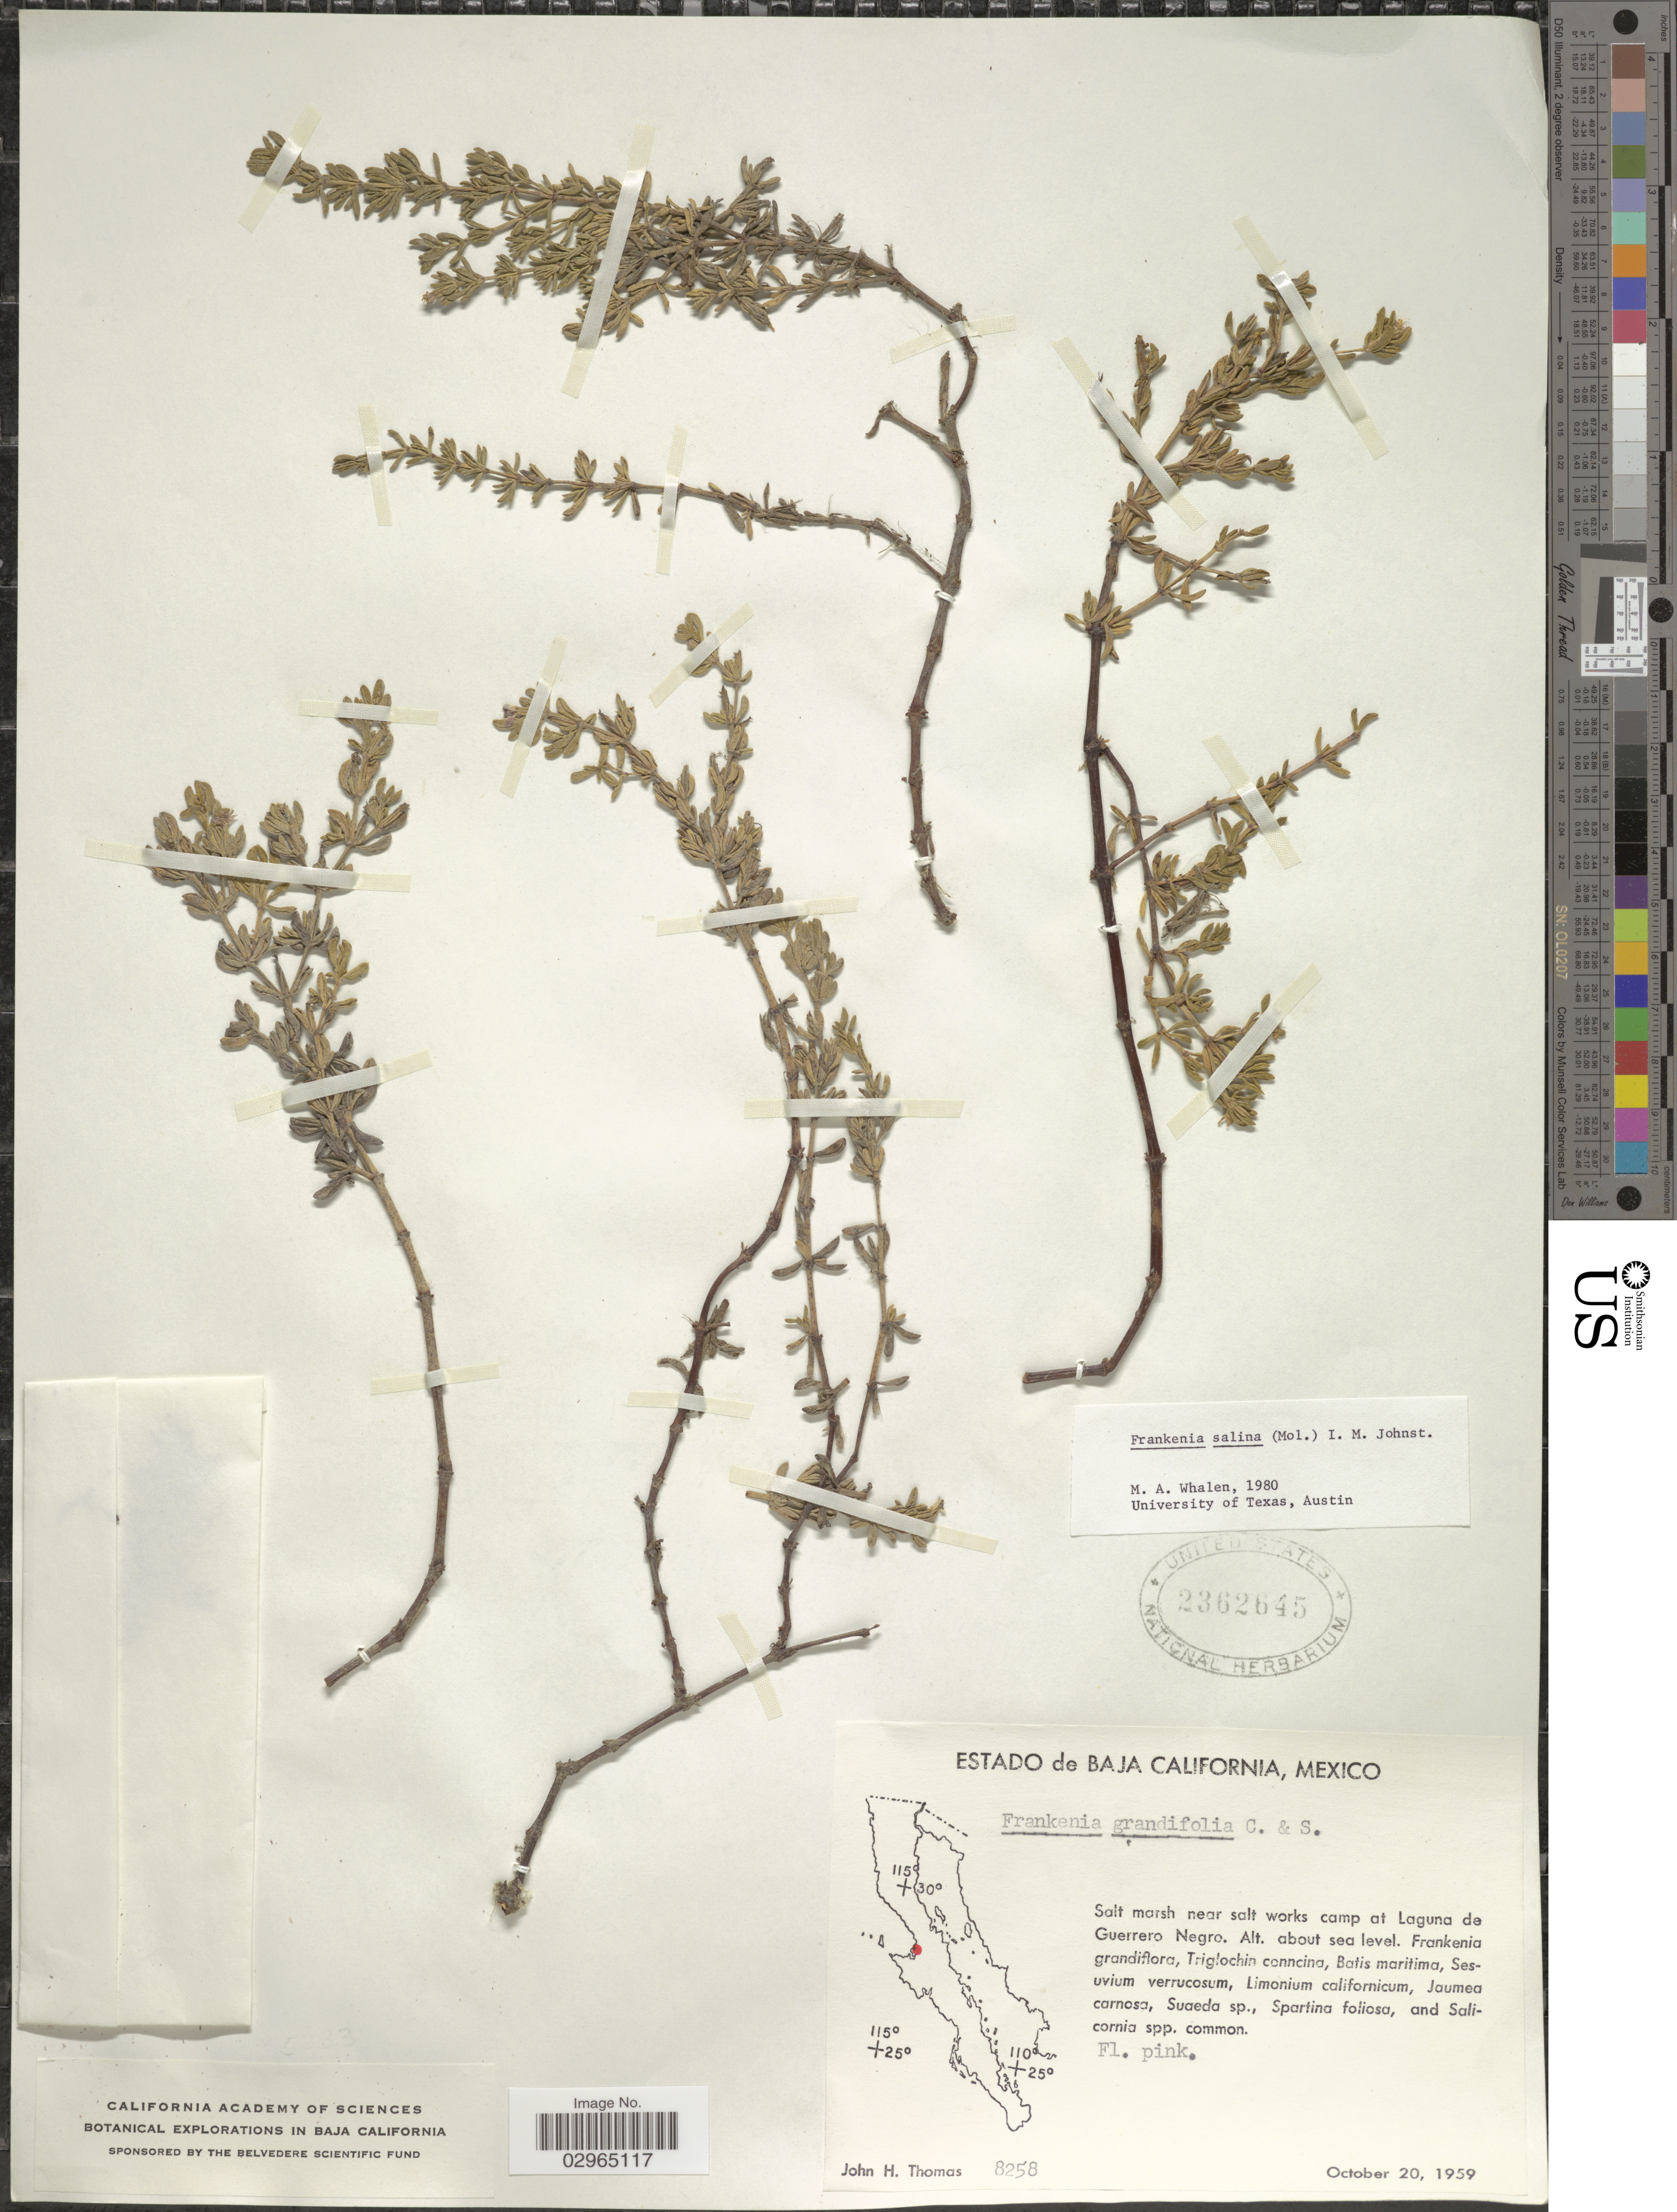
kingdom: Plantae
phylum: Tracheophyta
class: Magnoliopsida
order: Caryophyllales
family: Frankeniaceae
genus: Frankenia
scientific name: Frankenia salina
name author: (Molina) I.M. Johnst.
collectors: J. H. Thomas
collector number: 8258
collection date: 1959-10-20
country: Mexico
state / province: Baja California Sur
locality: Salt marh near salt works camp at Laguna de Guerrero Negro.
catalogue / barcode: US 2362645